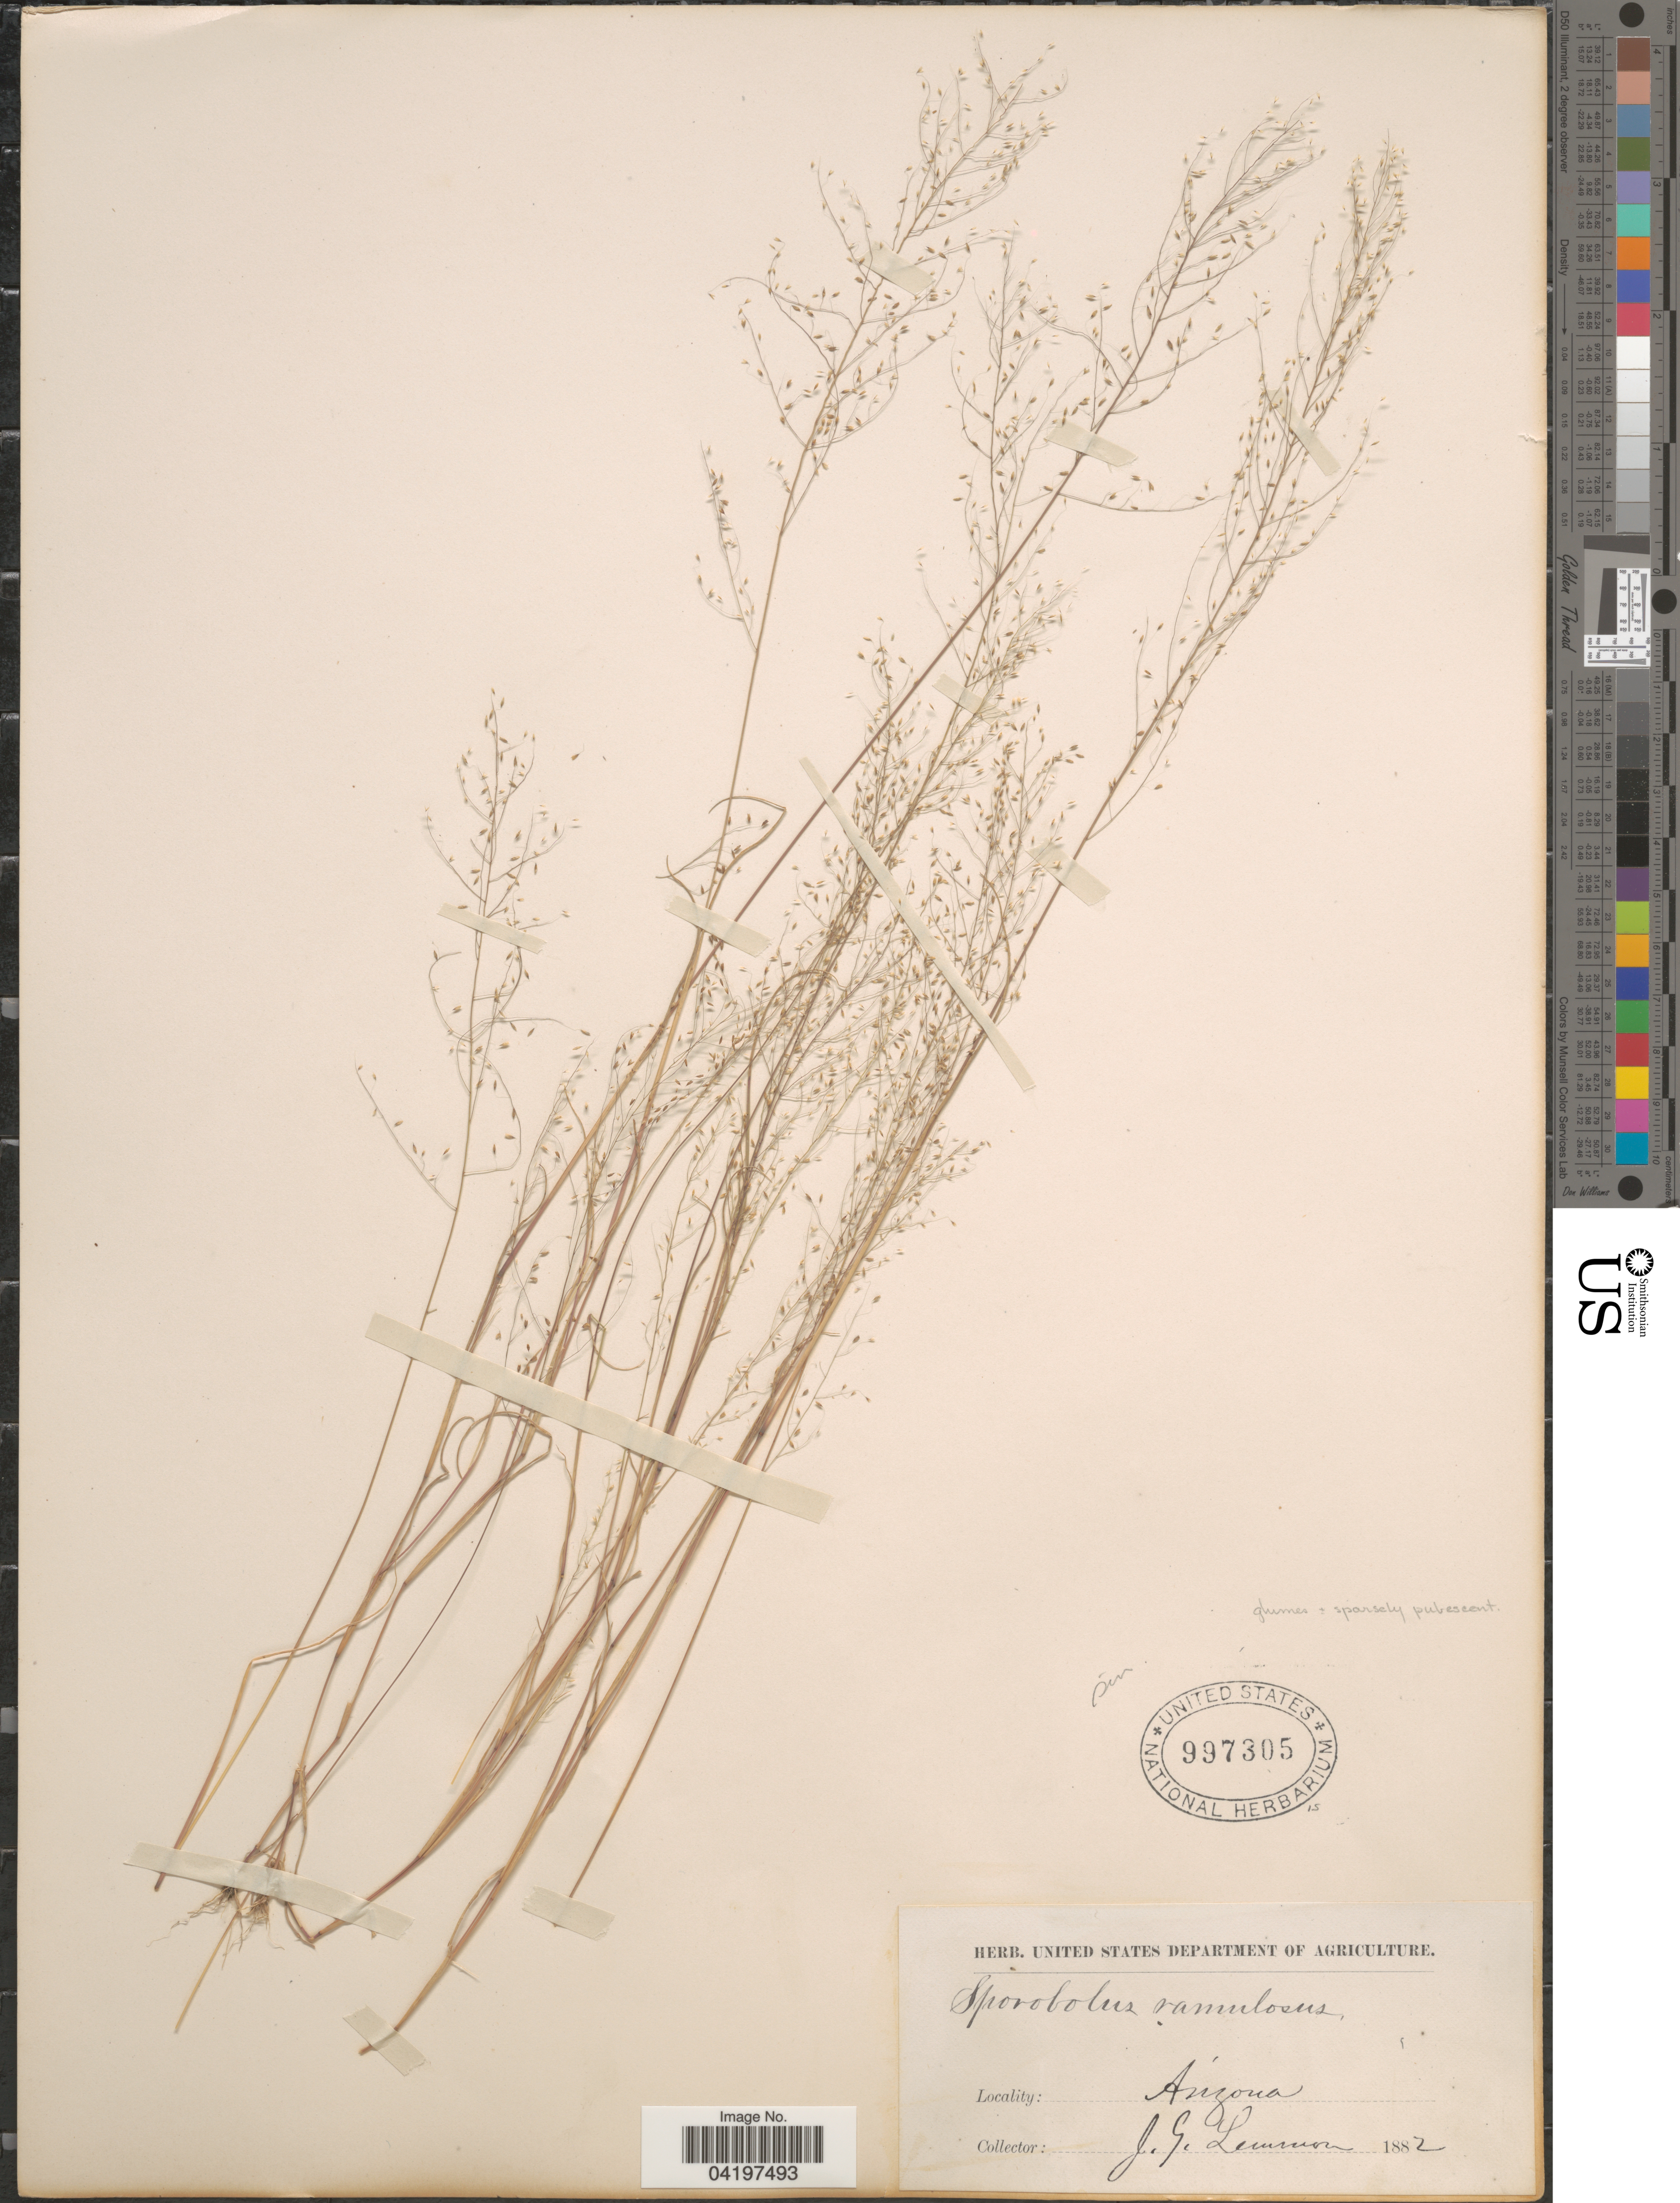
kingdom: Plantae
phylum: Tracheophyta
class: Liliopsida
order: Poales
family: Poaceae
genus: Muhlenbergia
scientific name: Muhlenbergia sinuosa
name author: Swallen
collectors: J. Lemmon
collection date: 1882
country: United States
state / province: Arizona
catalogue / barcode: US 997305